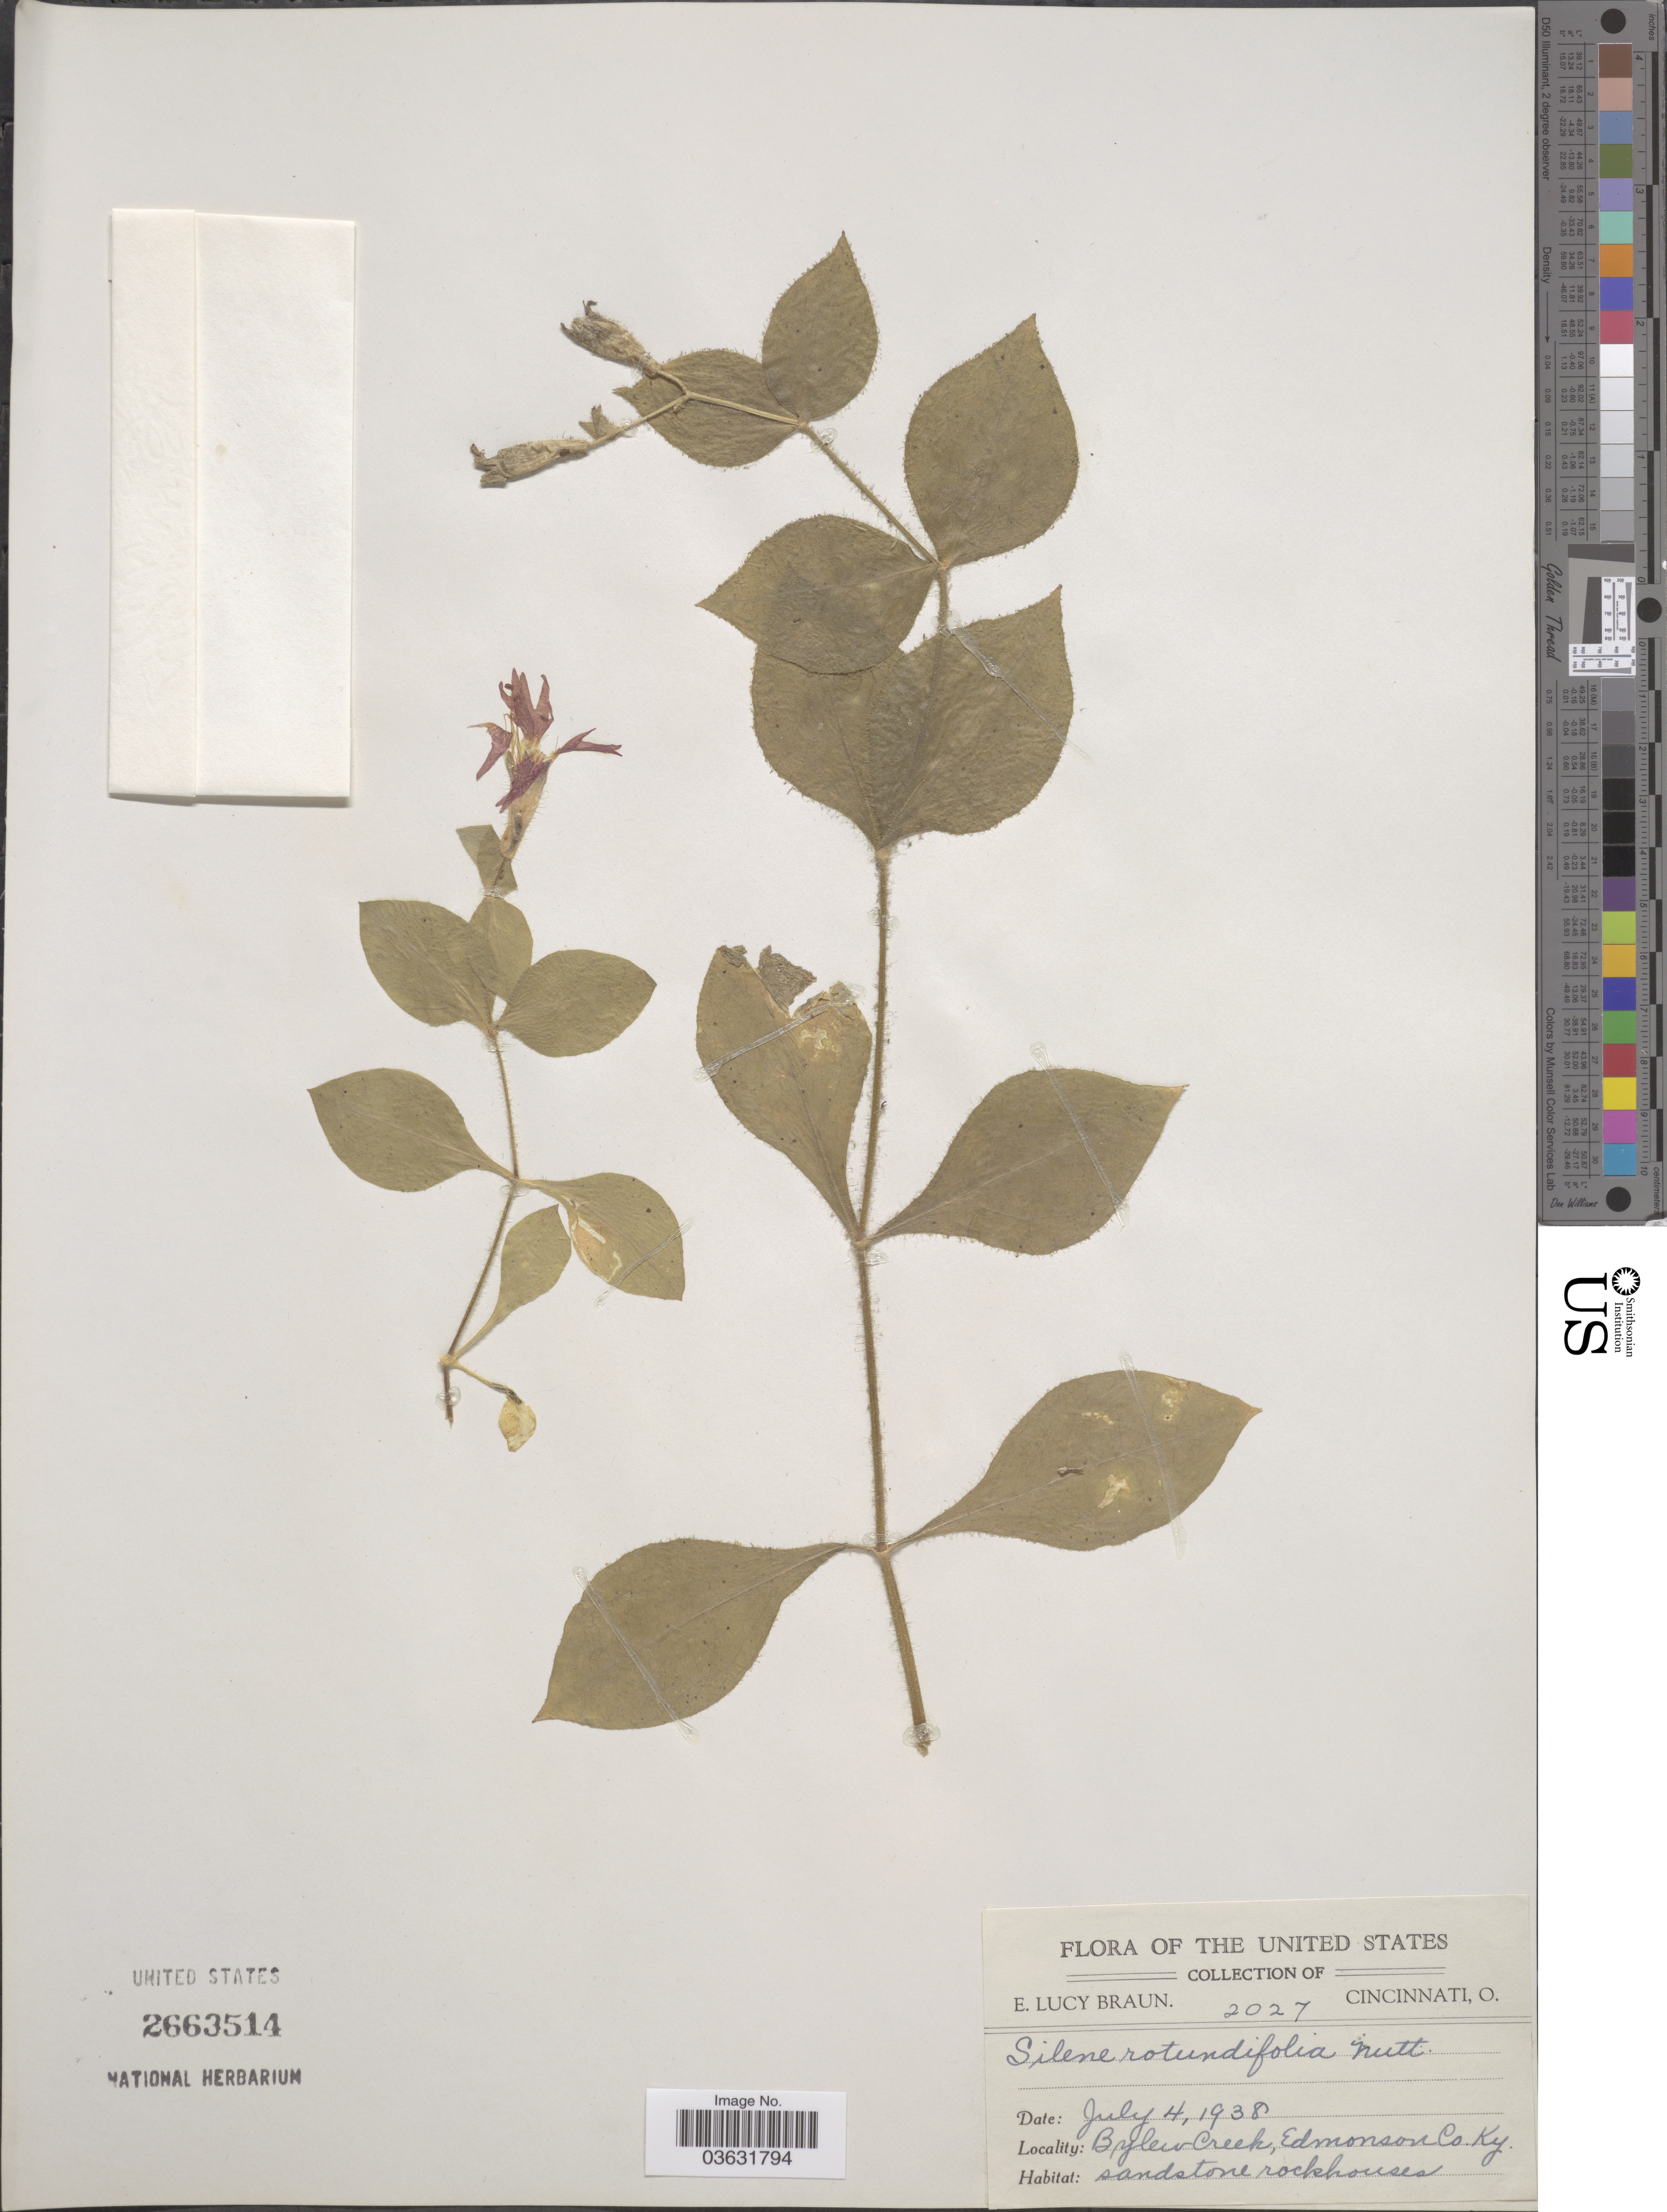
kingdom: Plantae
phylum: Tracheophyta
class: Magnoliopsida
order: Caryophyllales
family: Caryophyllaceae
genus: Silene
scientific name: Silene rotundifolia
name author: Nutt.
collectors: E. L. Braun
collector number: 2027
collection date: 1938-07-04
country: United States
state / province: Kentucky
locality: Bylew Creek, Edmonson Co.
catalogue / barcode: US 2663514